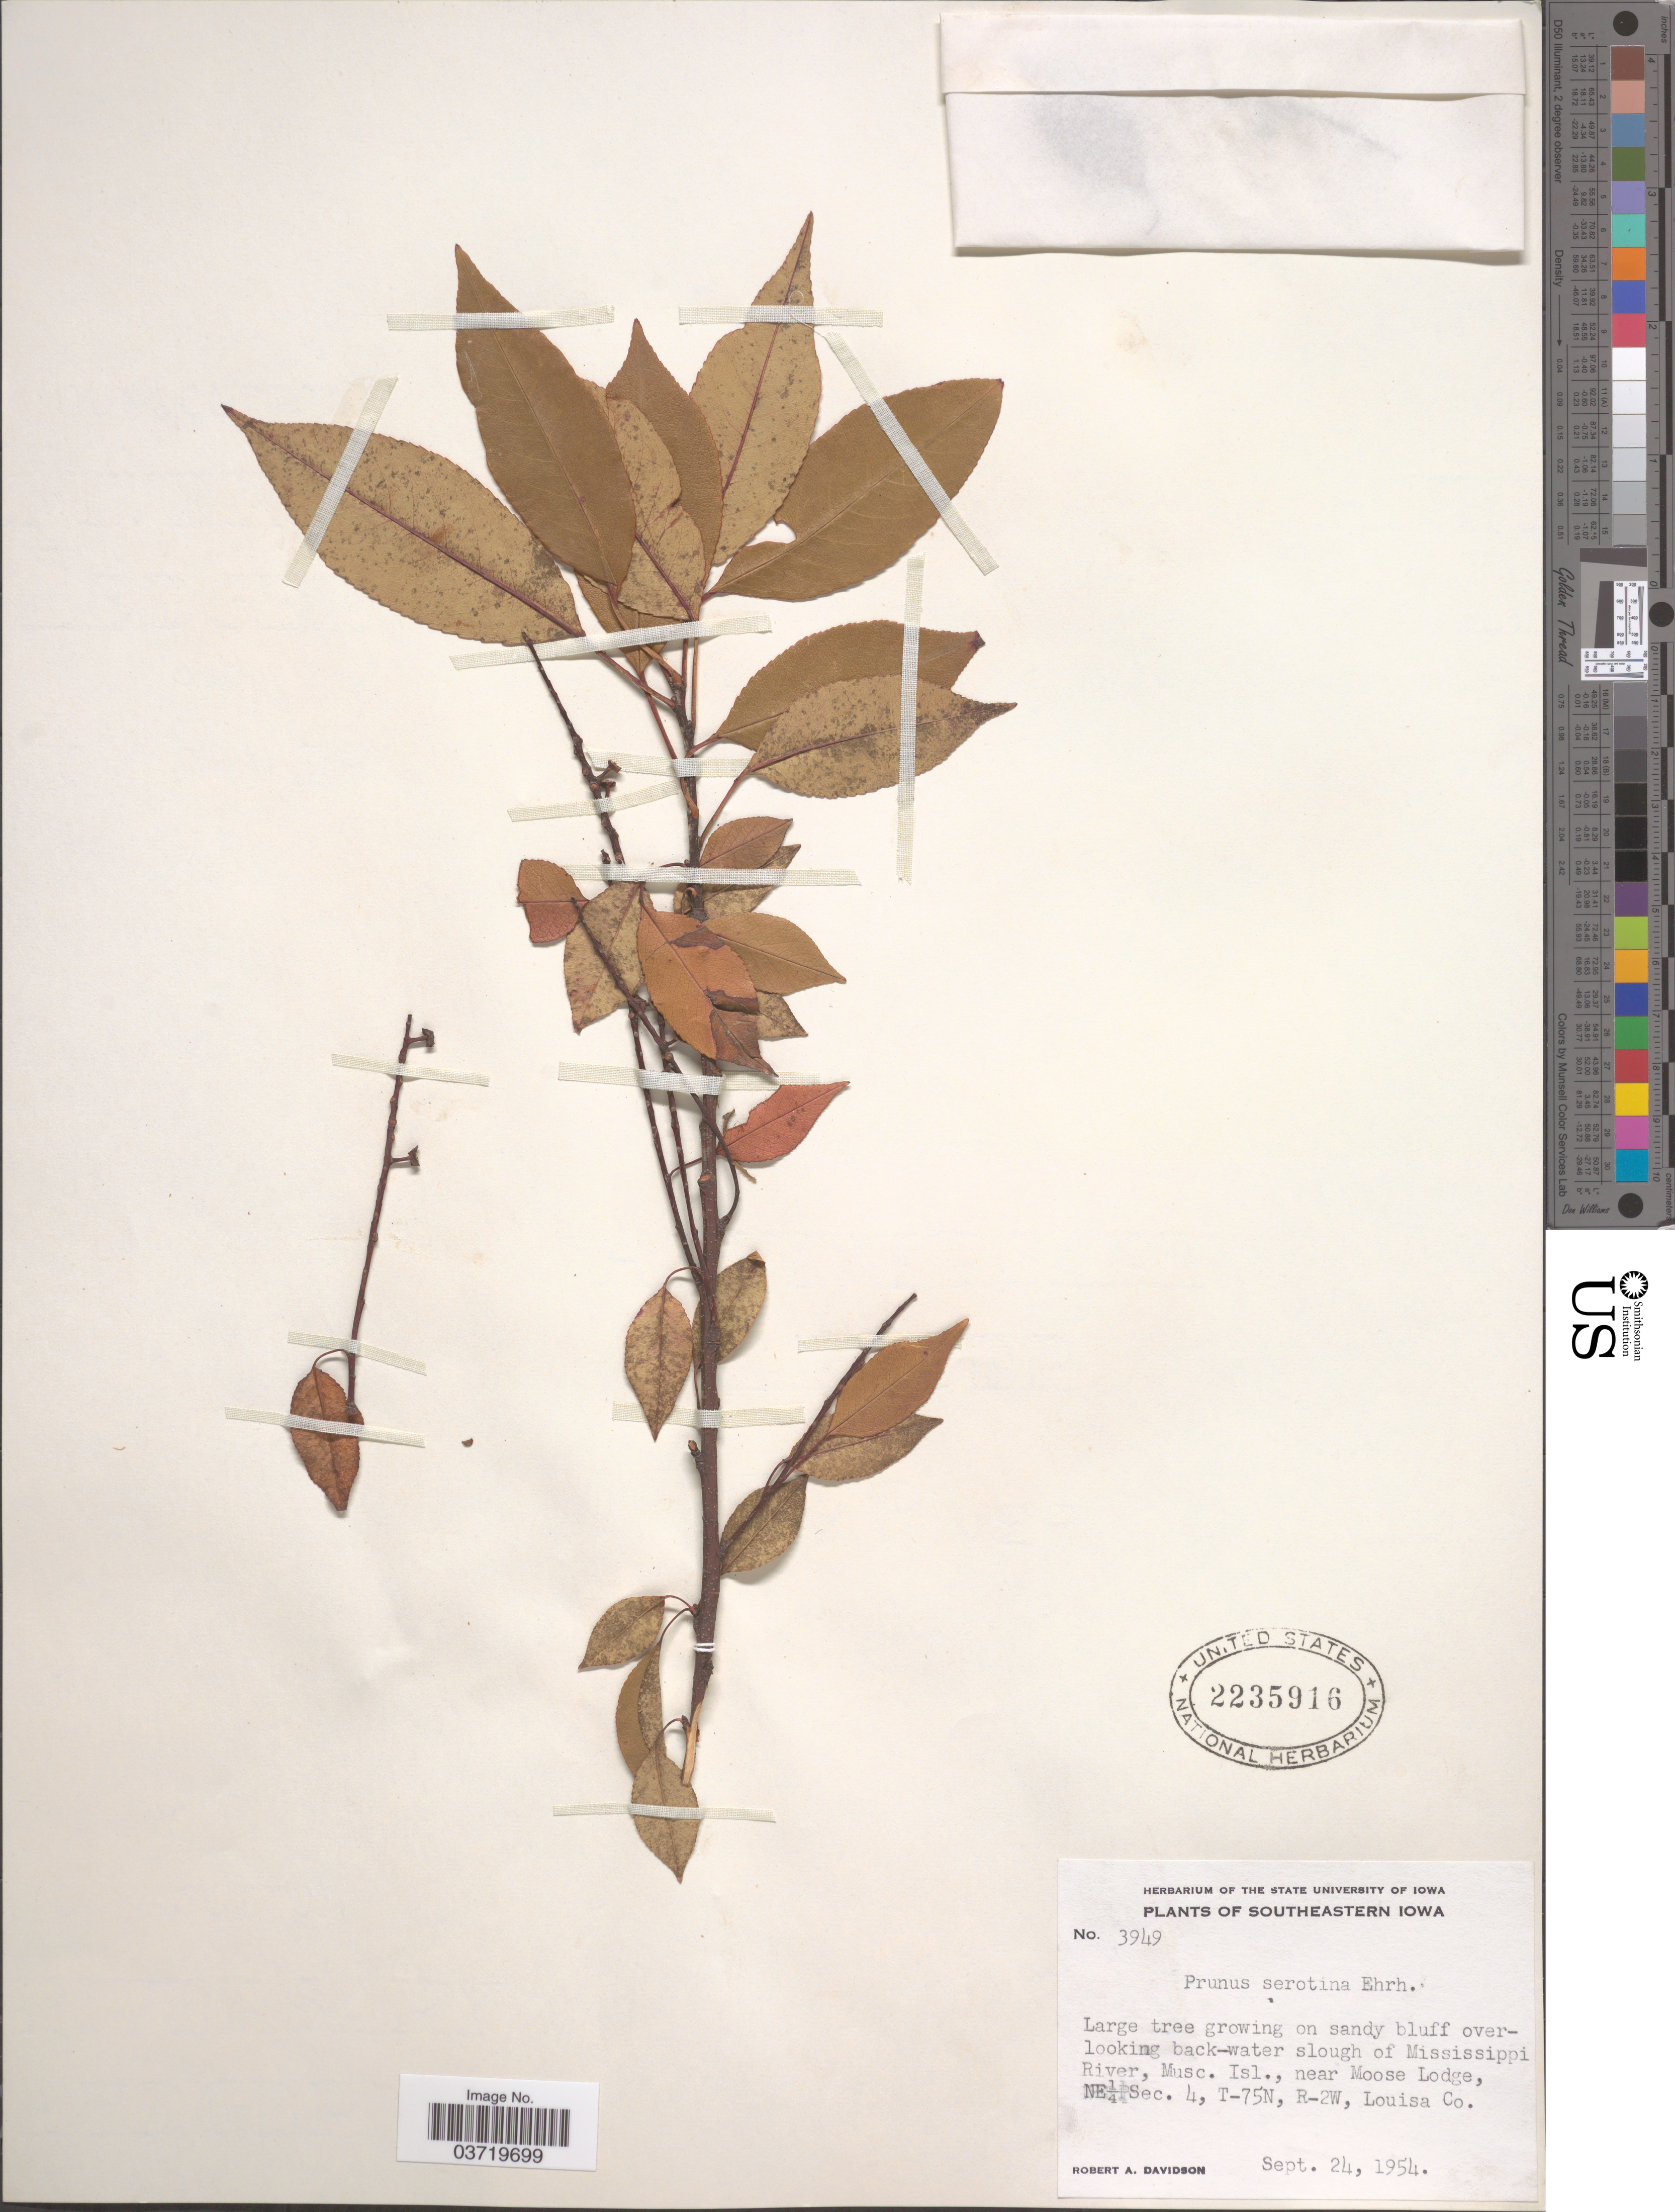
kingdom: Plantae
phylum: Tracheophyta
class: Magnoliopsida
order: Rosales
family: Rosaceae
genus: Prunus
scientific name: Prunus serotina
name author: Ehrh.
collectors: R. A. Davidson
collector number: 3949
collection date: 1954-09-24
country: United States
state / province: Iowa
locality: Southeastern Iowa. Back-water slough of Mississippi River, Musc. Isl., near Moose Lodge, NE¼ Sec. 4, T-75N, R-2W, Louisa Co.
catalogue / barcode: US 2235916